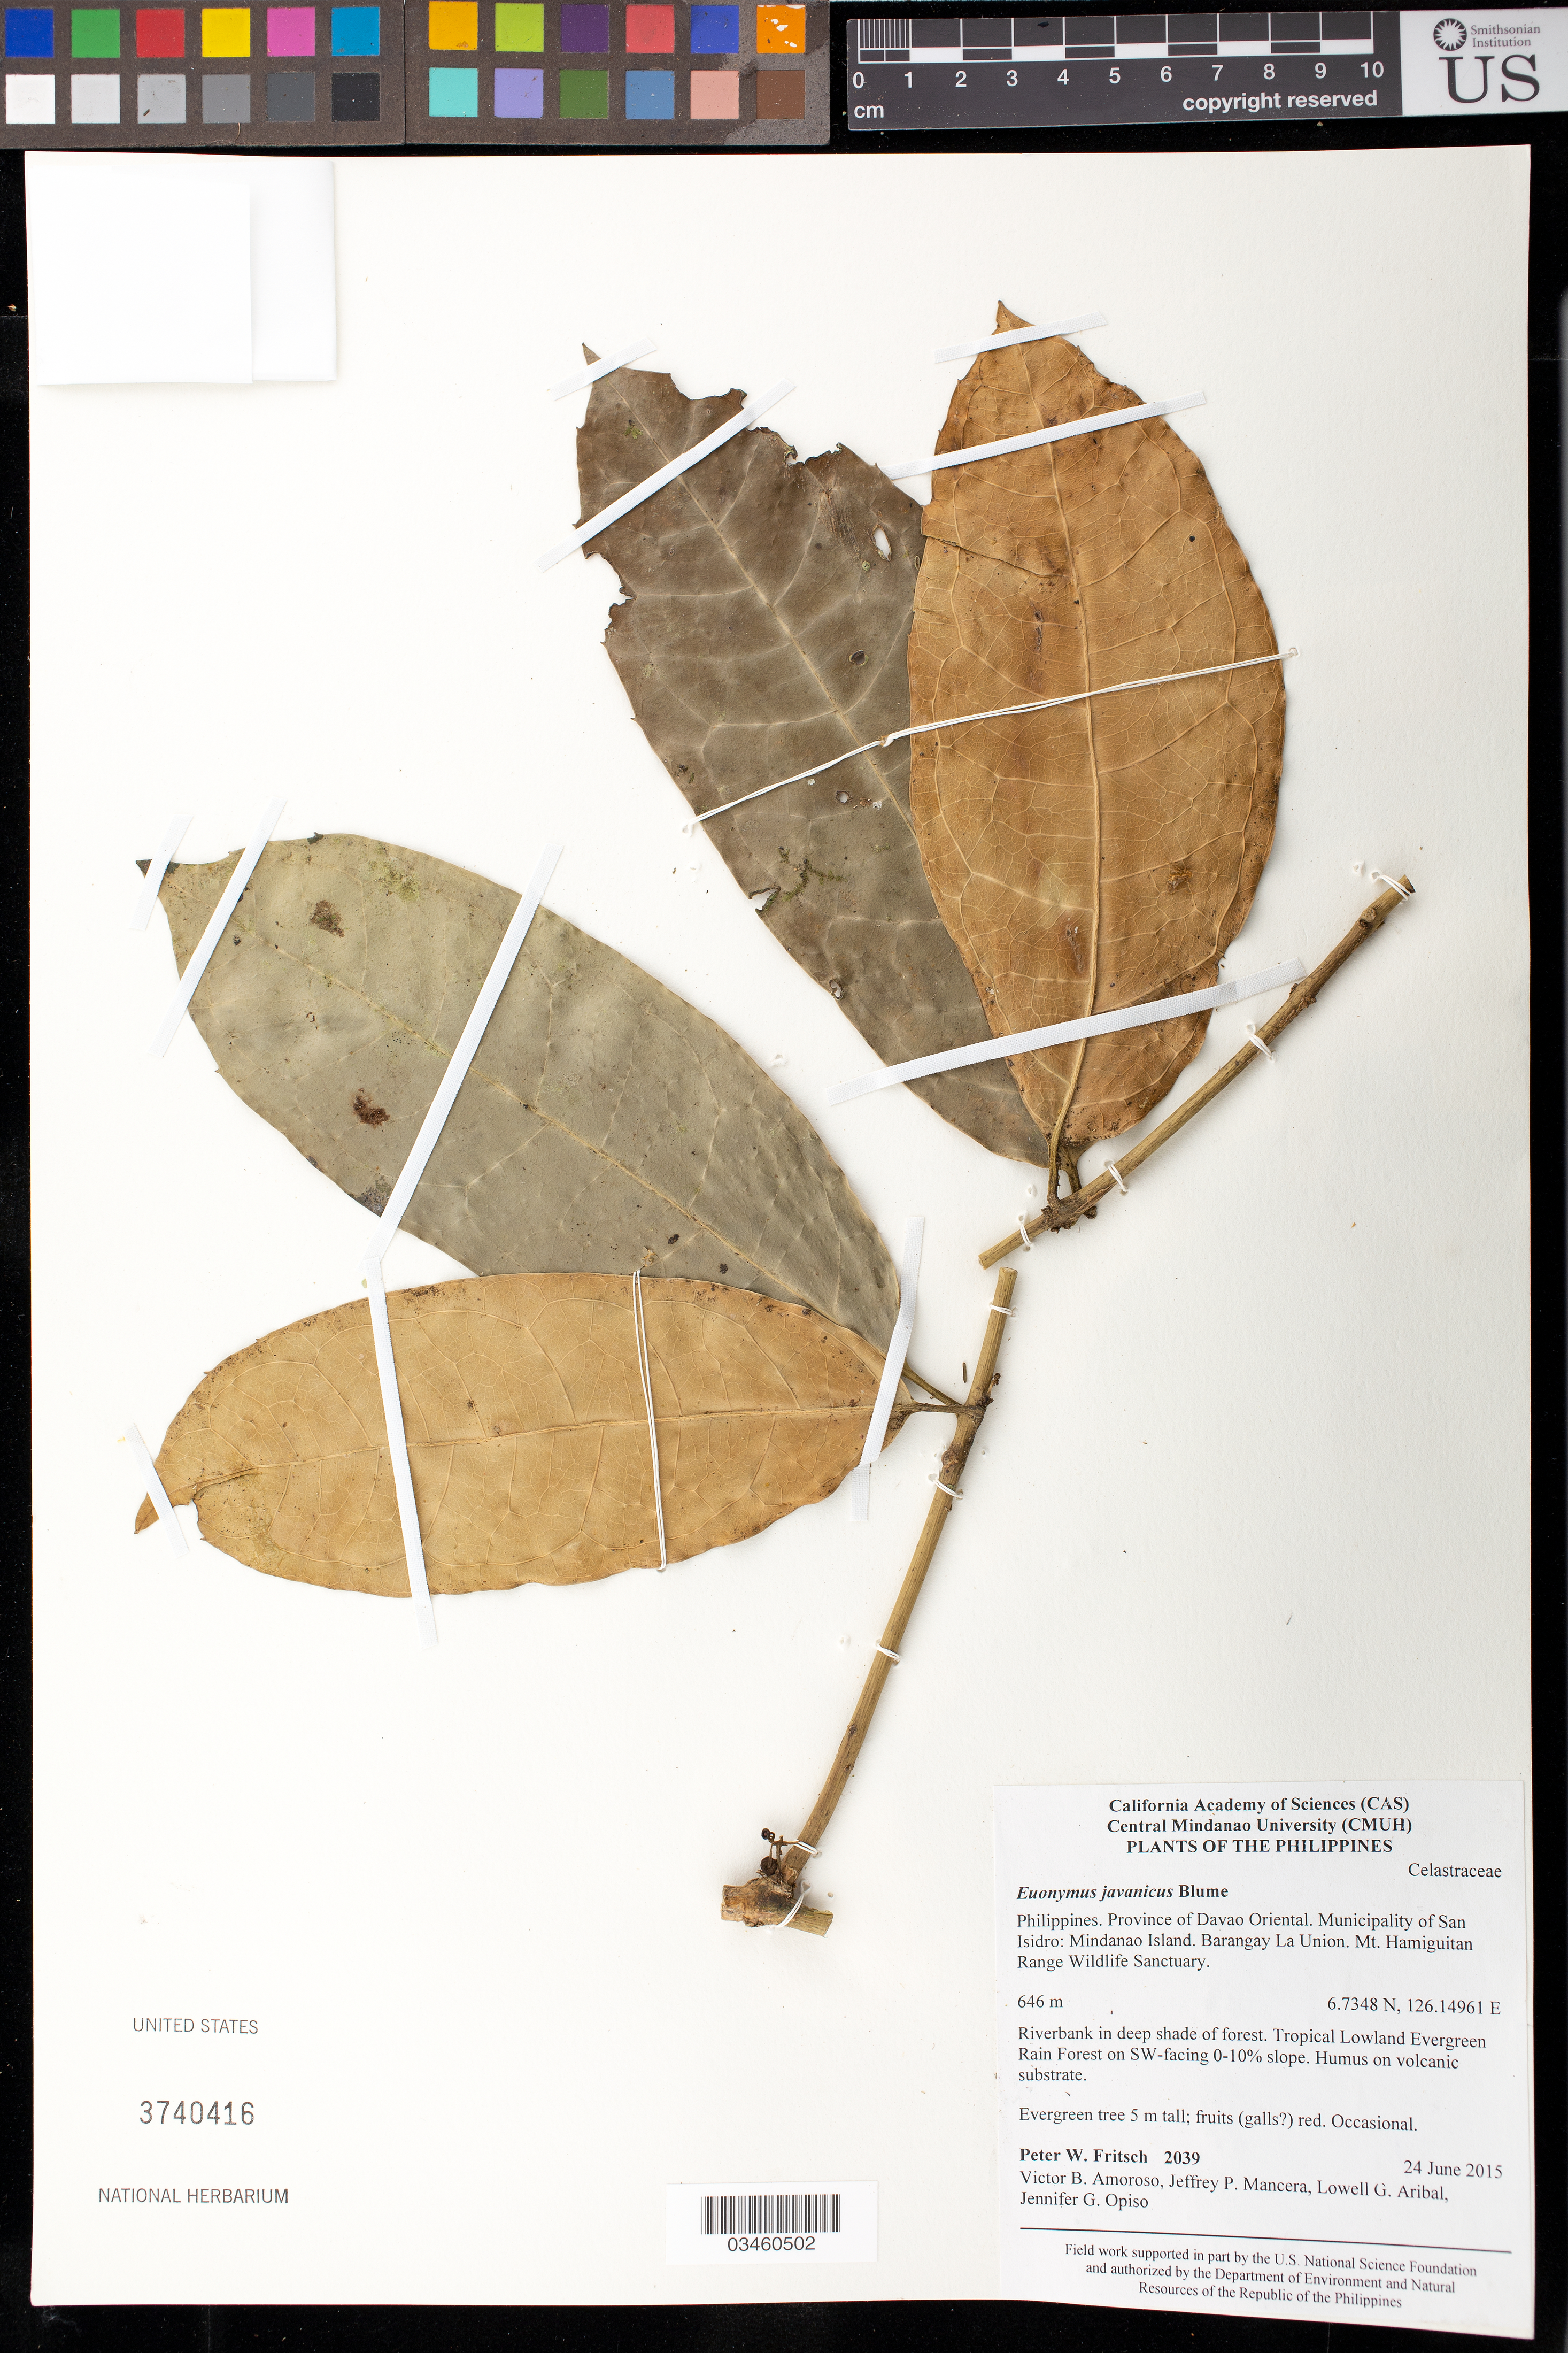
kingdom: Plantae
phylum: Tracheophyta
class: Magnoliopsida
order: Celastrales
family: Celastraceae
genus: Euonymus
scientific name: Euonymus javanicus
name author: Blume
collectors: P. W. Fritsch, V. Amoroso, J. Mancera, L. Aribal & J. Opiso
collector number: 2039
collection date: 2015-06-24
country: Philippines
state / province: Davao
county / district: Davao Oriental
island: Mindanao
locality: Municipality of San Isidro. Mindanao Island. Barangay La Union. Mt. Hamiguitan Range Wildlife Sanctuary.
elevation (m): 646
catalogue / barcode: US 3740416